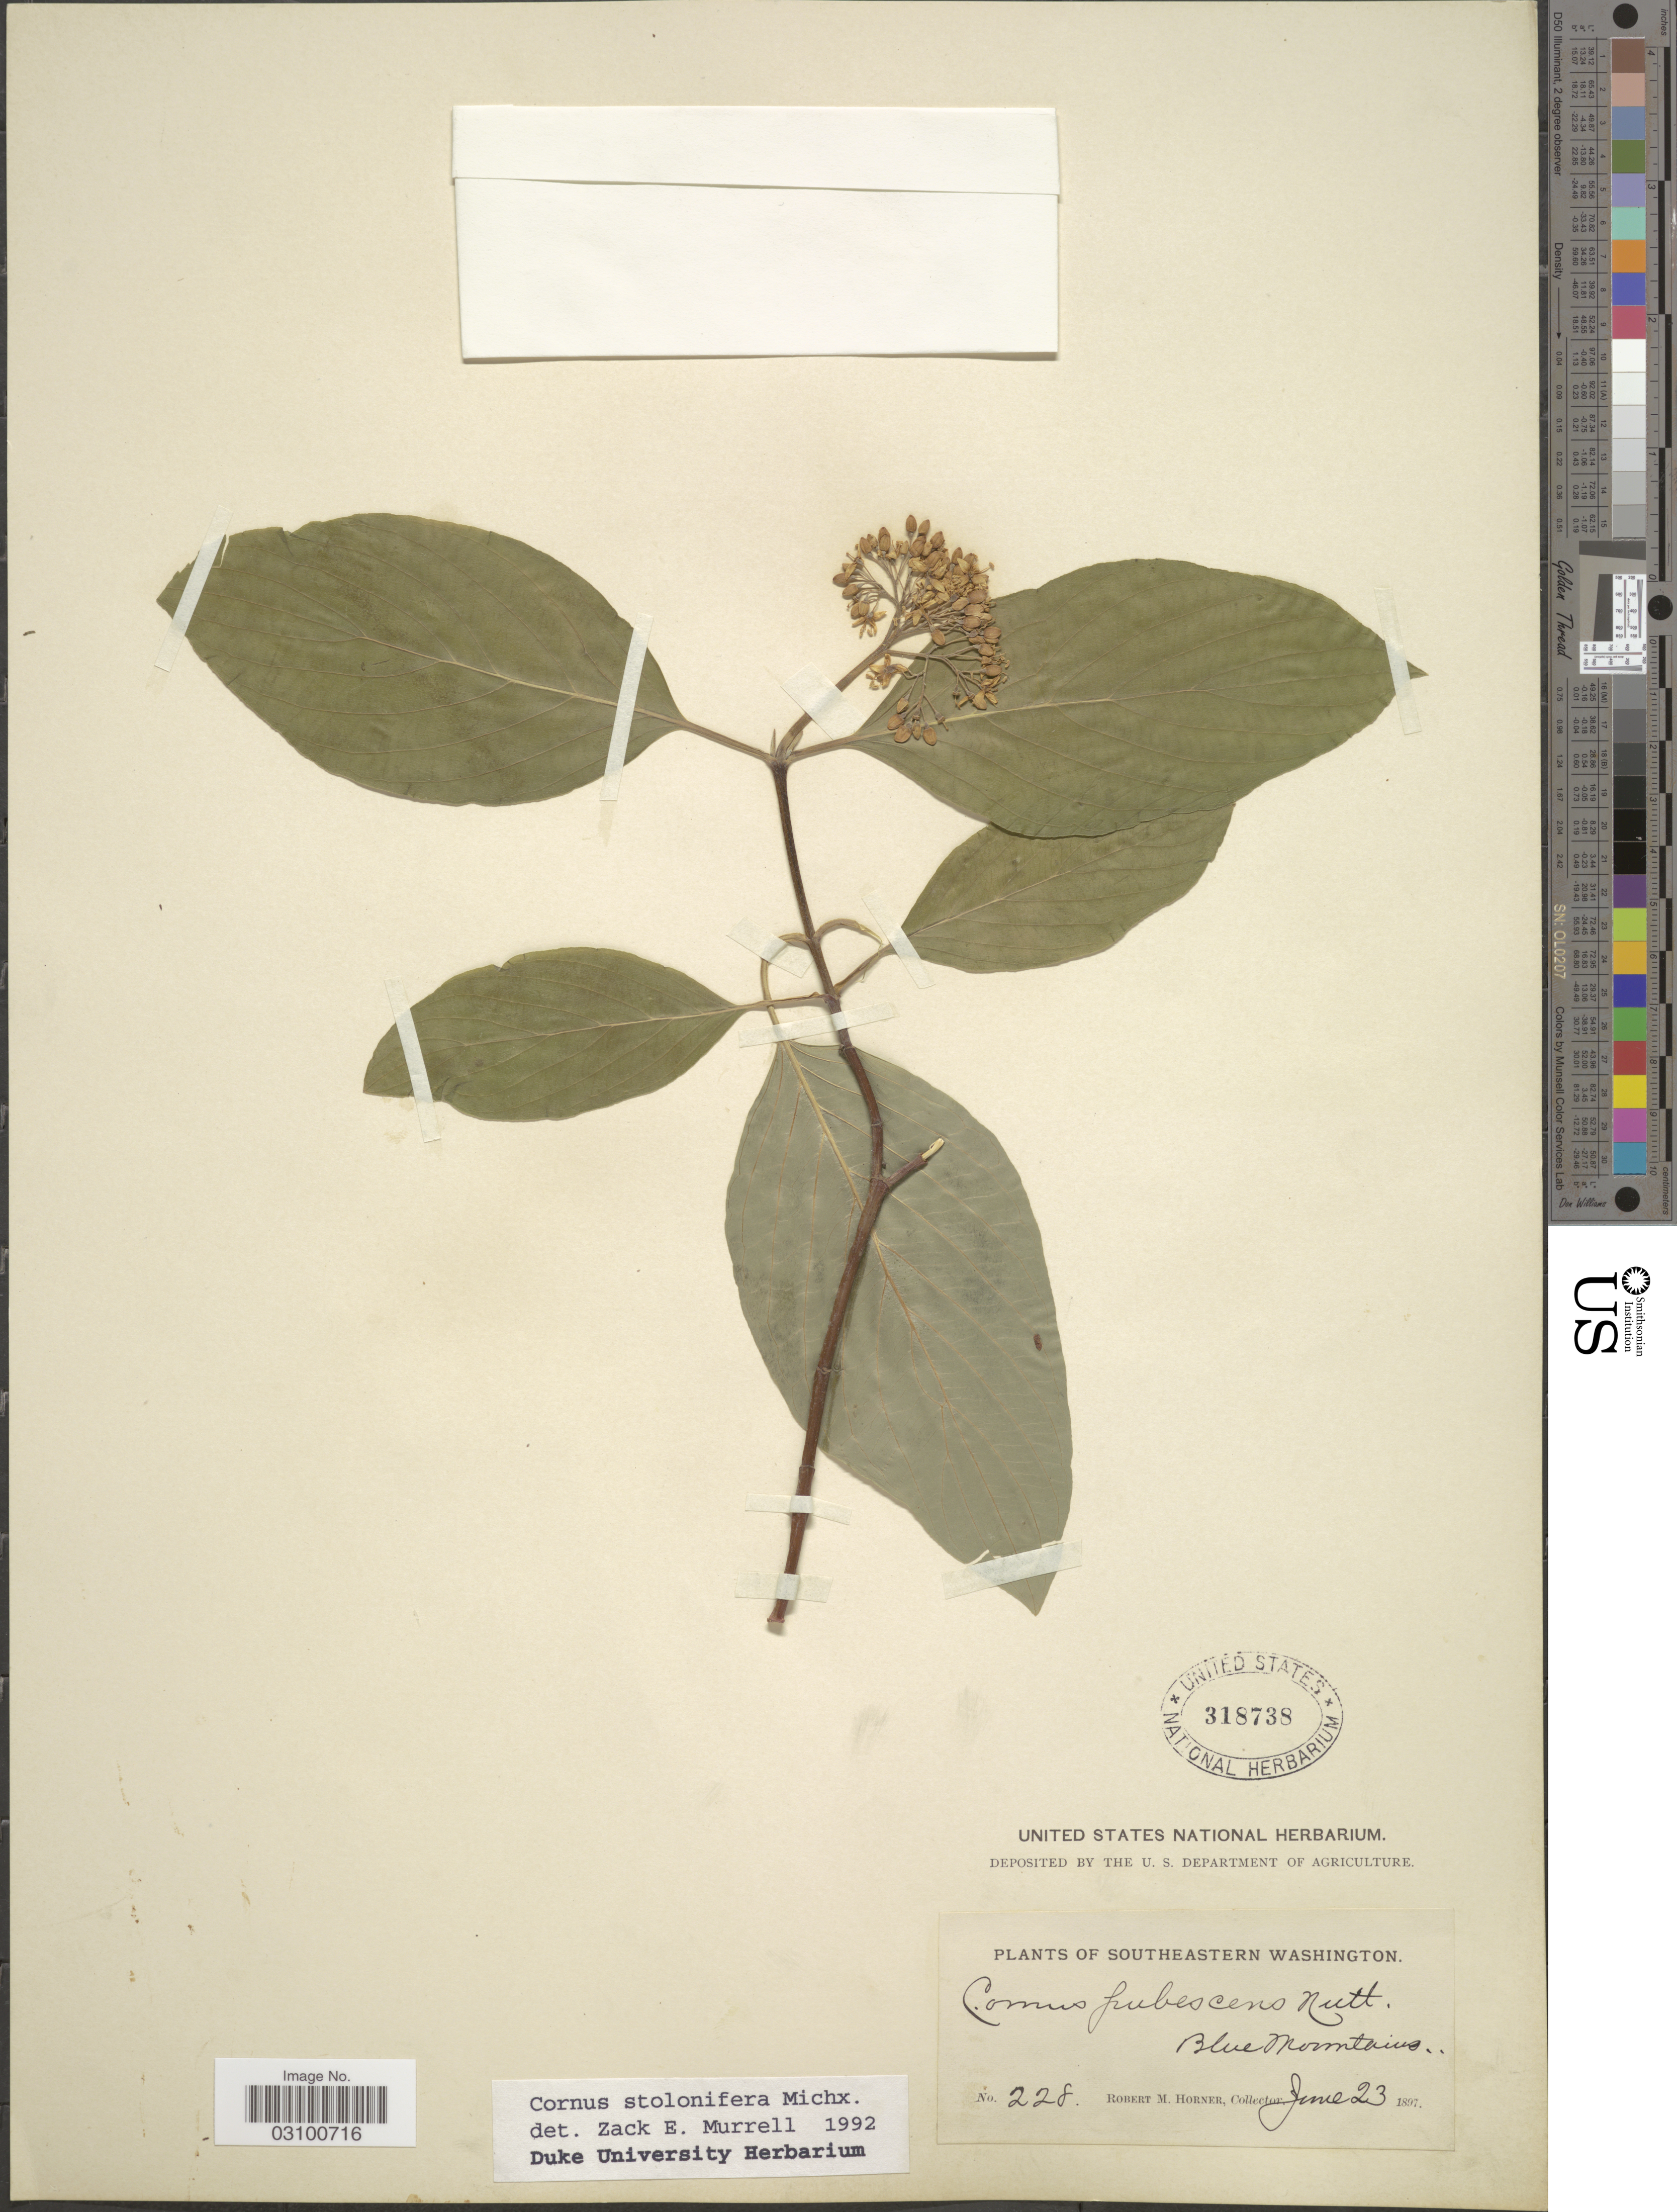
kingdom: Plantae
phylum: Tracheophyta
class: Magnoliopsida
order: Cornales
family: Cornaceae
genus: Cornus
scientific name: Cornus sericea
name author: L.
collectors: R. Horner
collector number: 228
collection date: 1897-06-23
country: United States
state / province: Washington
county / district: Clallam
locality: Southeastern Washington. Blue Mountains.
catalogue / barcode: US 318738